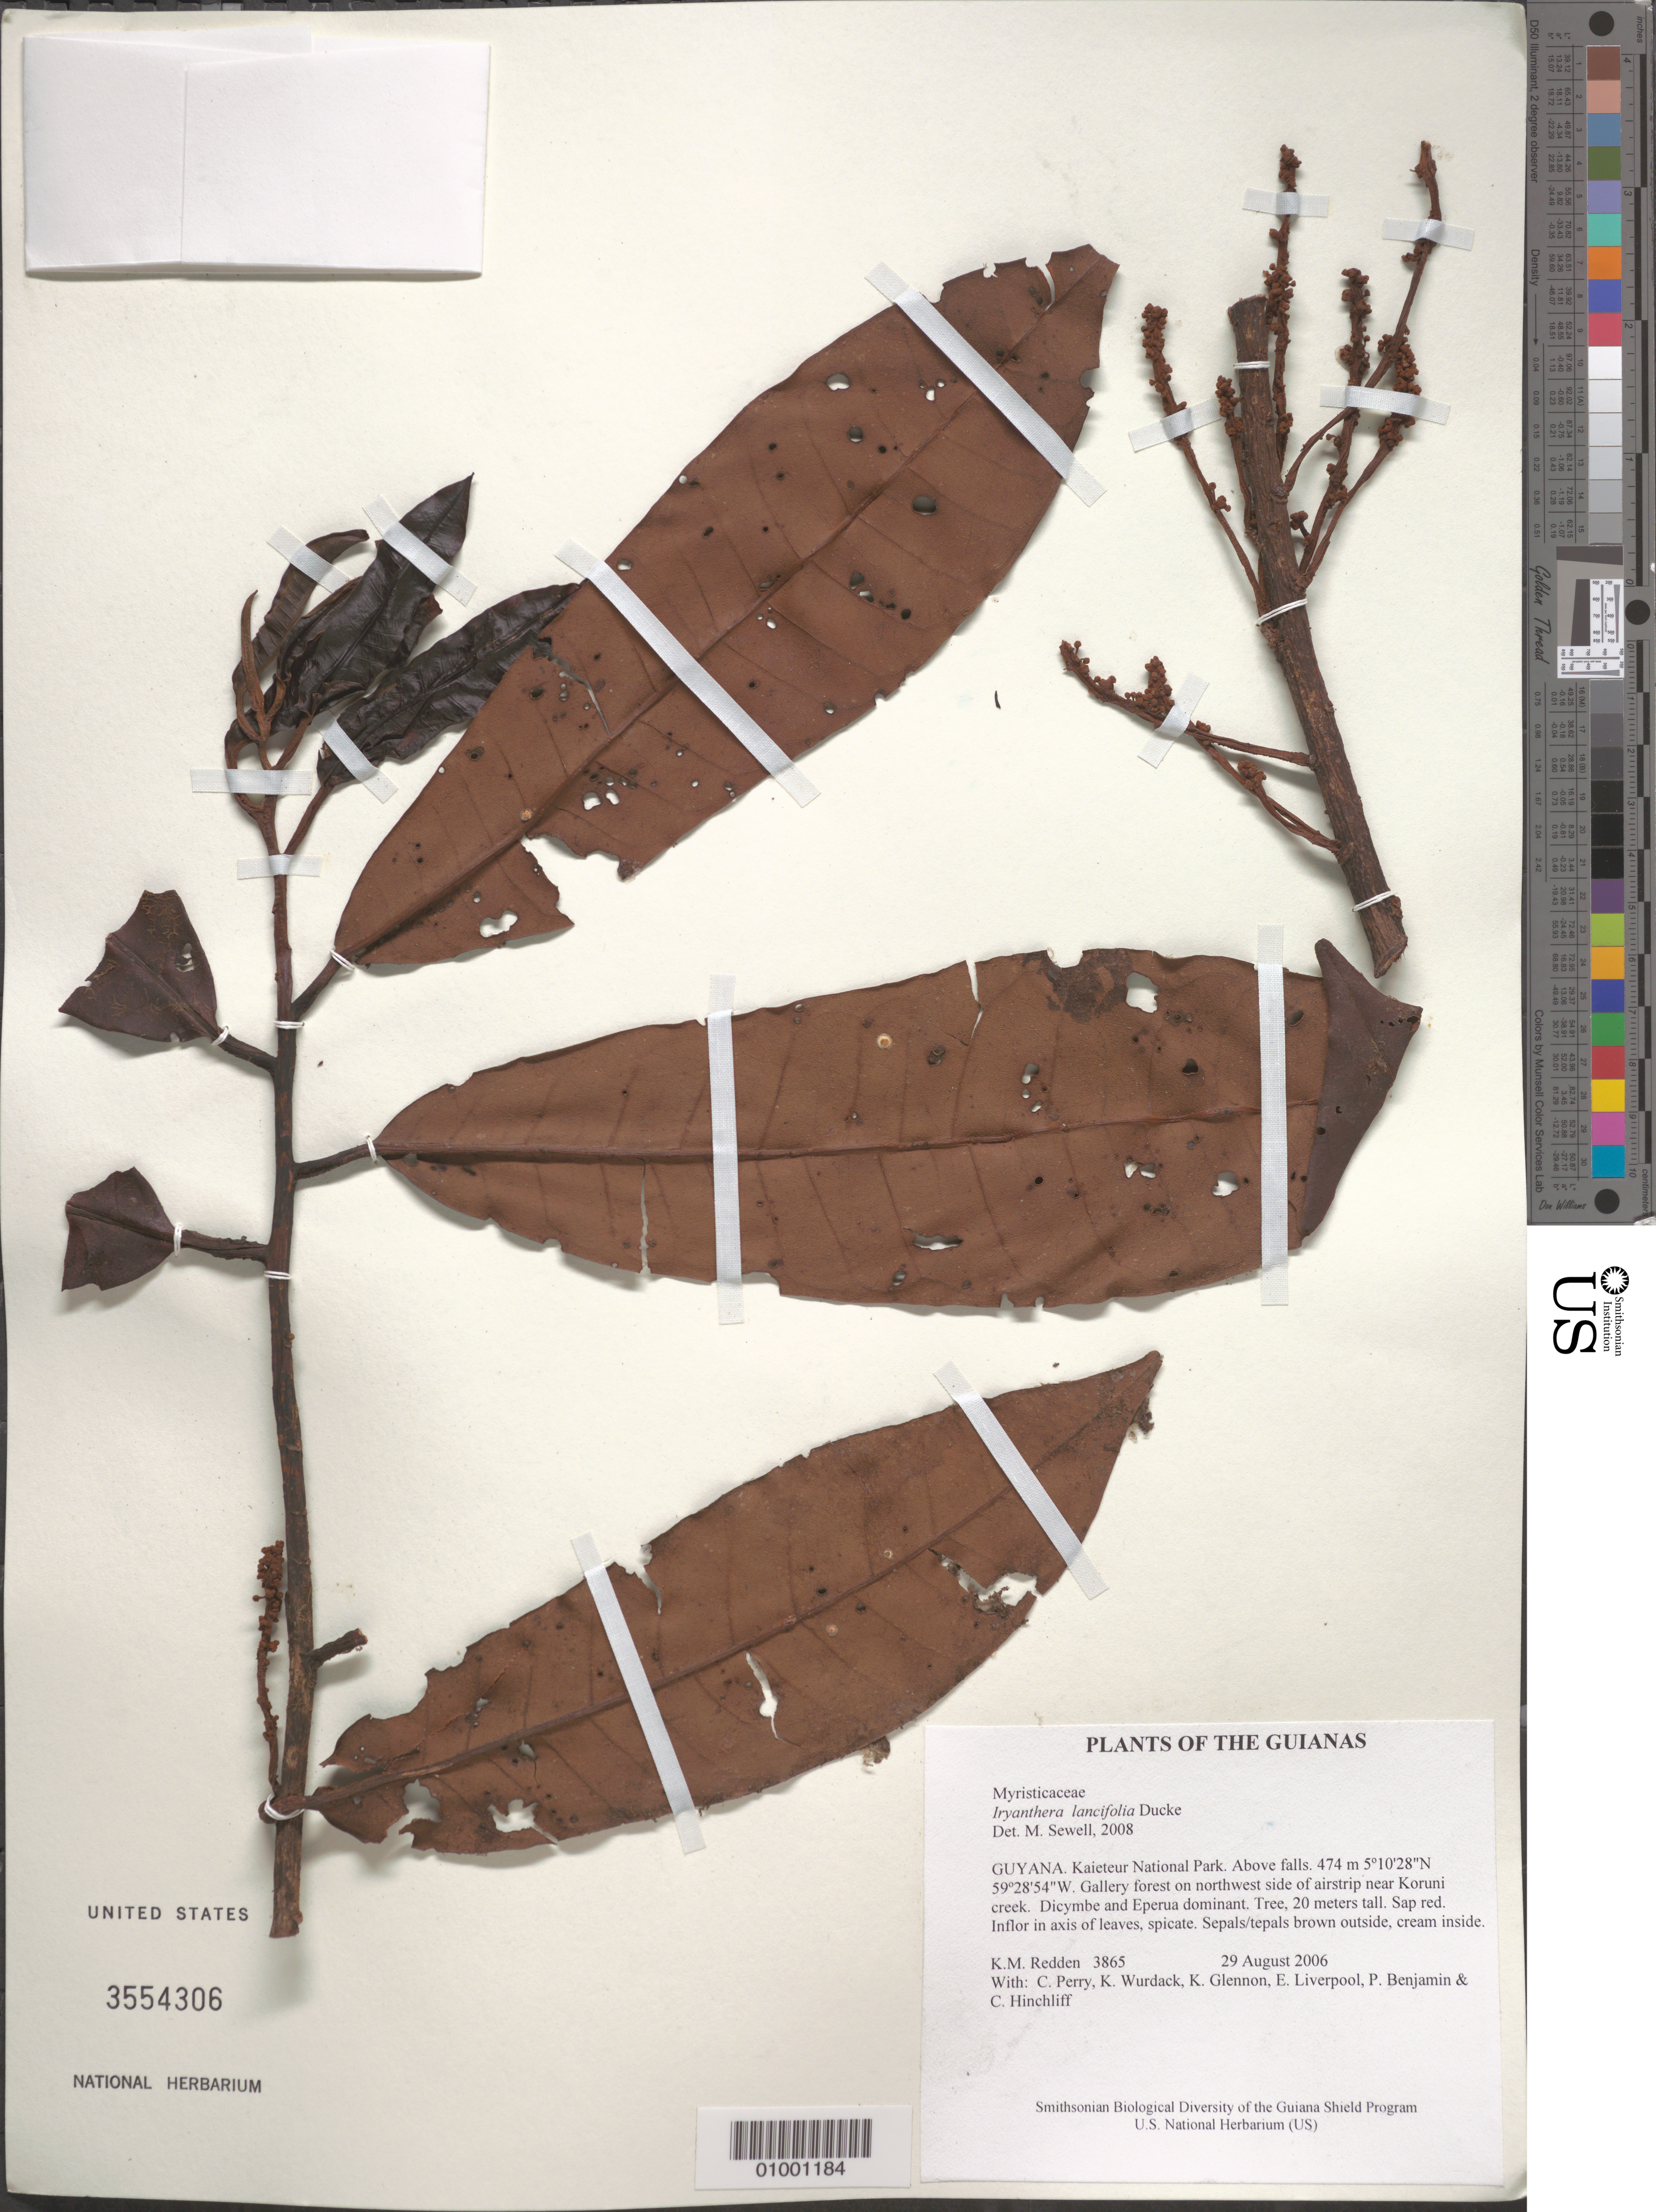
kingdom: Plantae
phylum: Tracheophyta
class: Magnoliopsida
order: Magnoliales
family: Myristicaceae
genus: Iryanthera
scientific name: Iryanthera lancifolia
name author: Ducke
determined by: Sewell, M.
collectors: K. M. Redden, C. Perry, K. Wurdack, K. Glennon, E. Liverpool, P. Benjamin & C. E. Hinchliff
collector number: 3865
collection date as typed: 29 August 2006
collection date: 2006-08-29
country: Guyana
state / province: Potaro-Siparuni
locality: Kaieteur National Park. Above falls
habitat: Gallery forest on northwest side of airstrip near Koruni creek. Dicymbe and Eperua dominant.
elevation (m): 474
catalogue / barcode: US 3554306